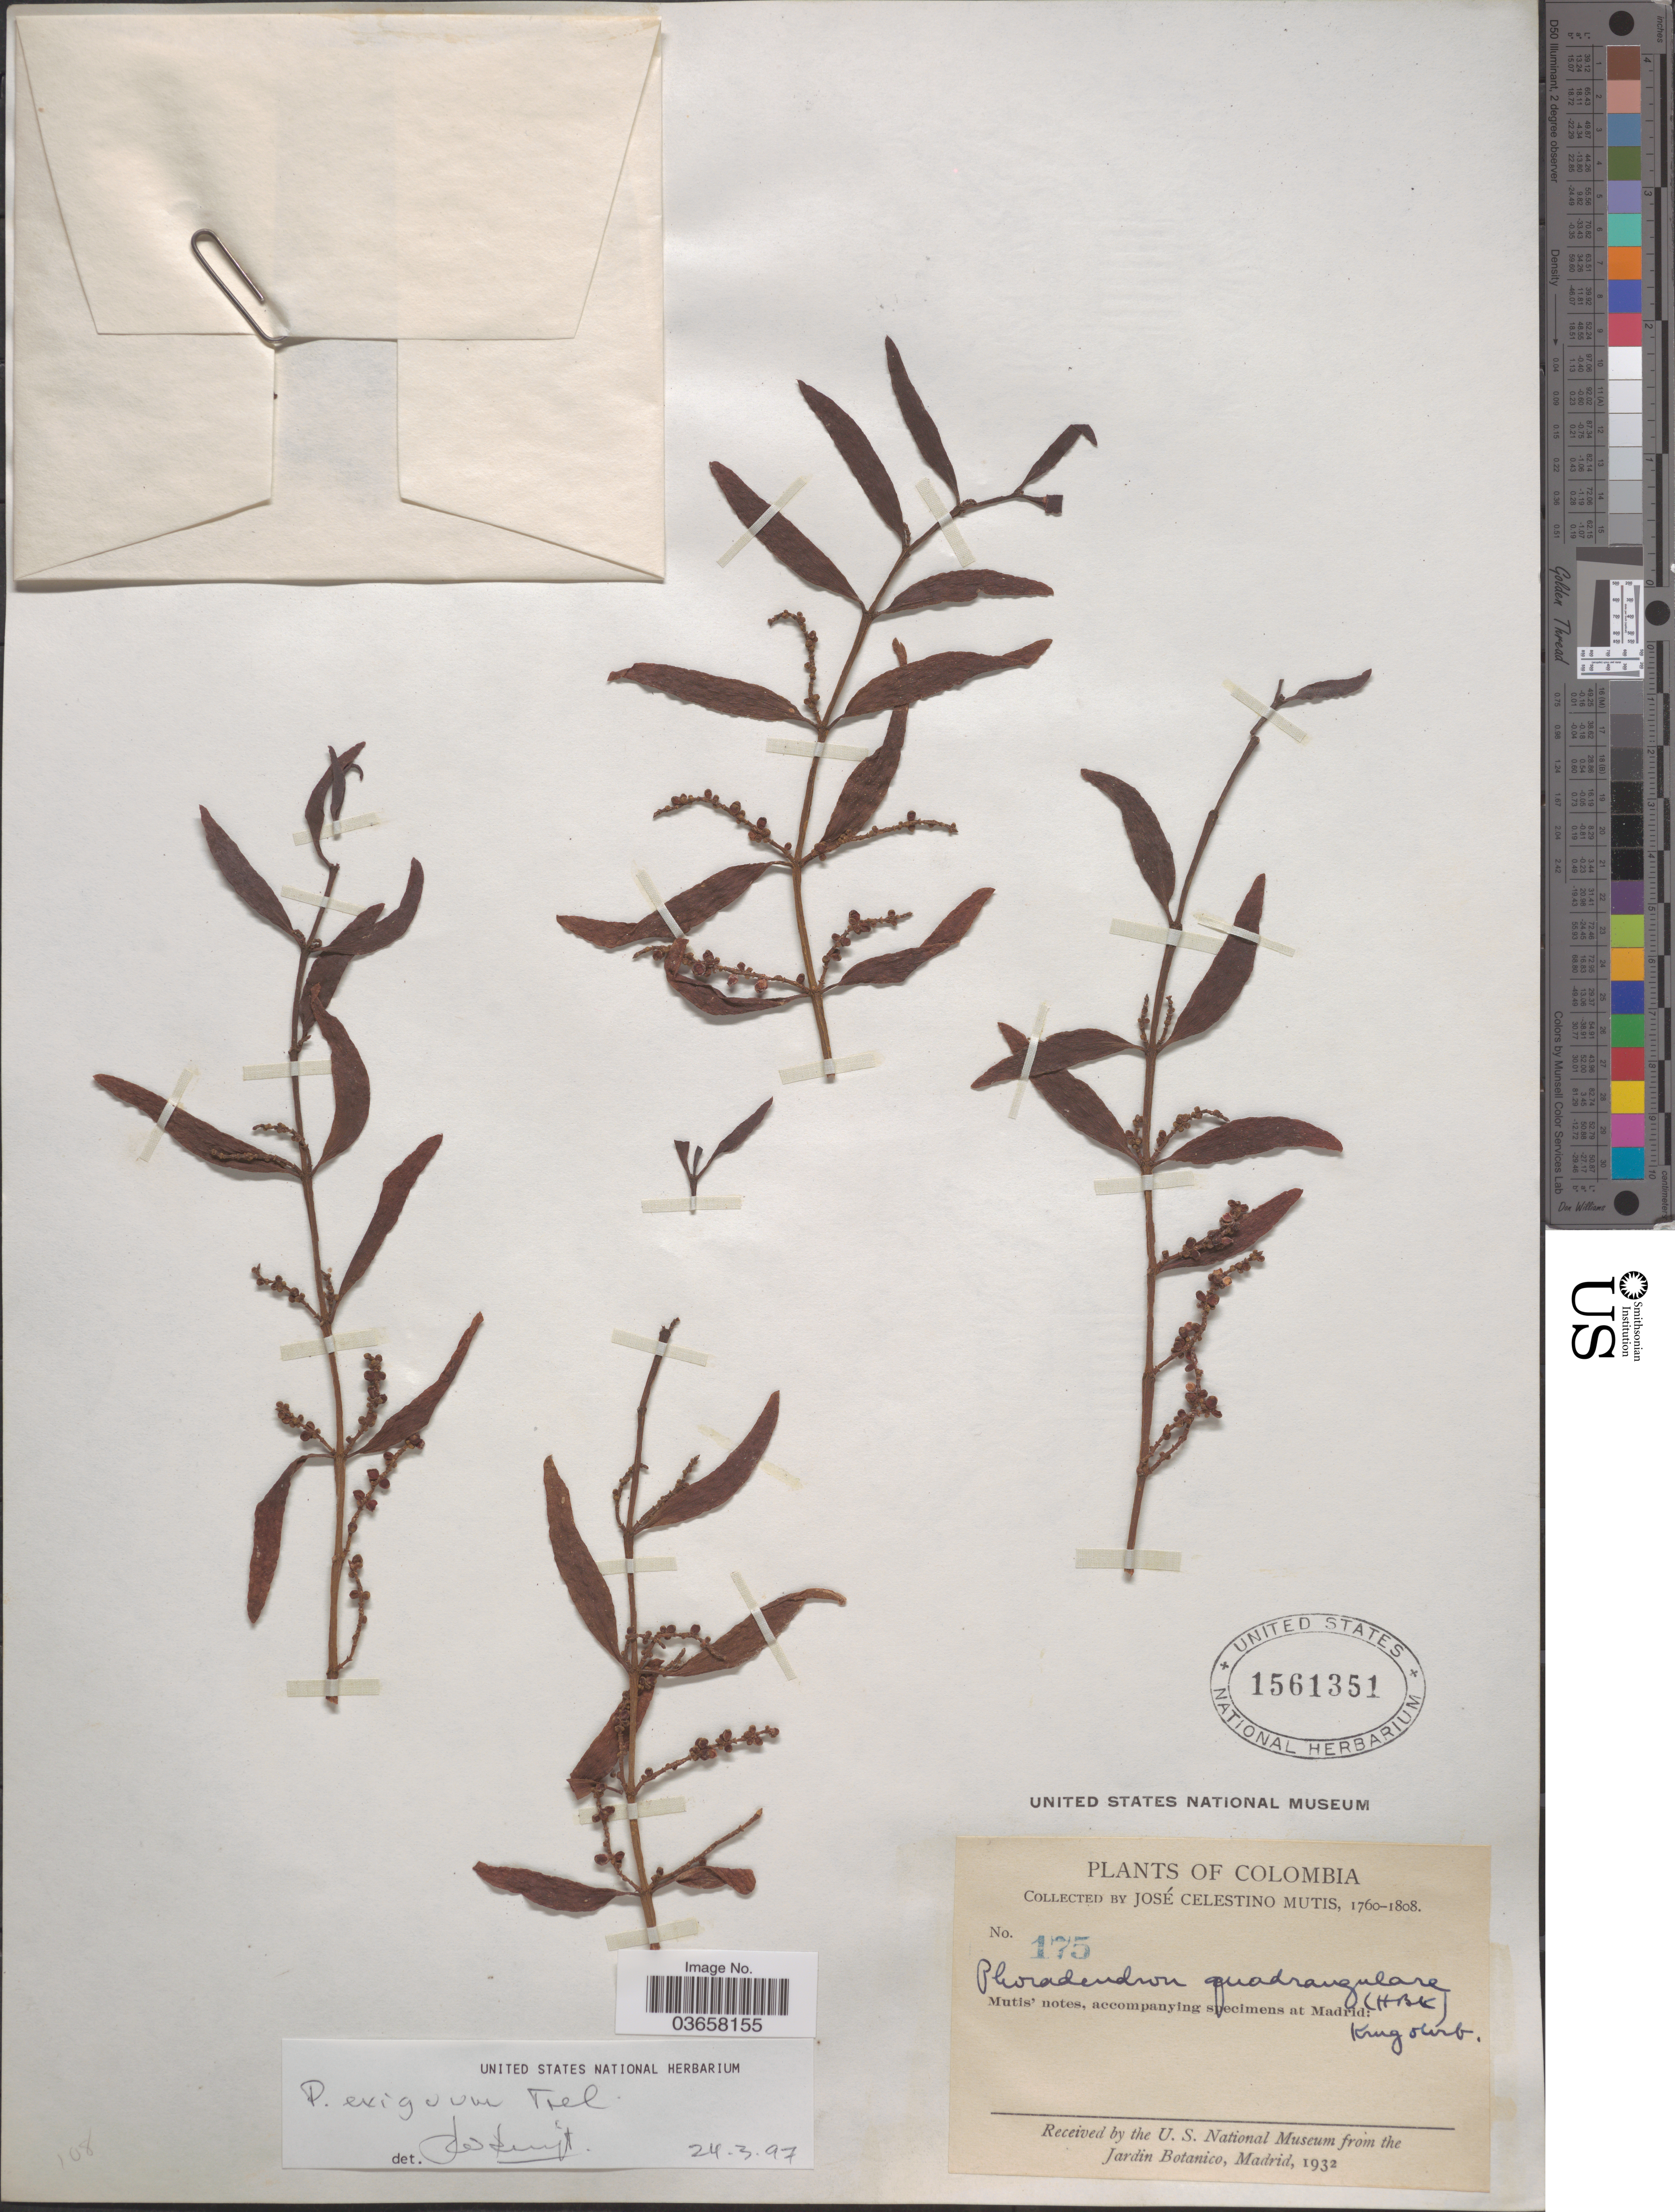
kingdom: Plantae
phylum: Tracheophyta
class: Magnoliopsida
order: Santalales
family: Viscaceae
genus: Phoradendron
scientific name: Phoradendron exiguum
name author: Trel.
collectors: J. C. B. Mutis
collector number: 175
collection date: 1760/1808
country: Colombia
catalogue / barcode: US 1561351